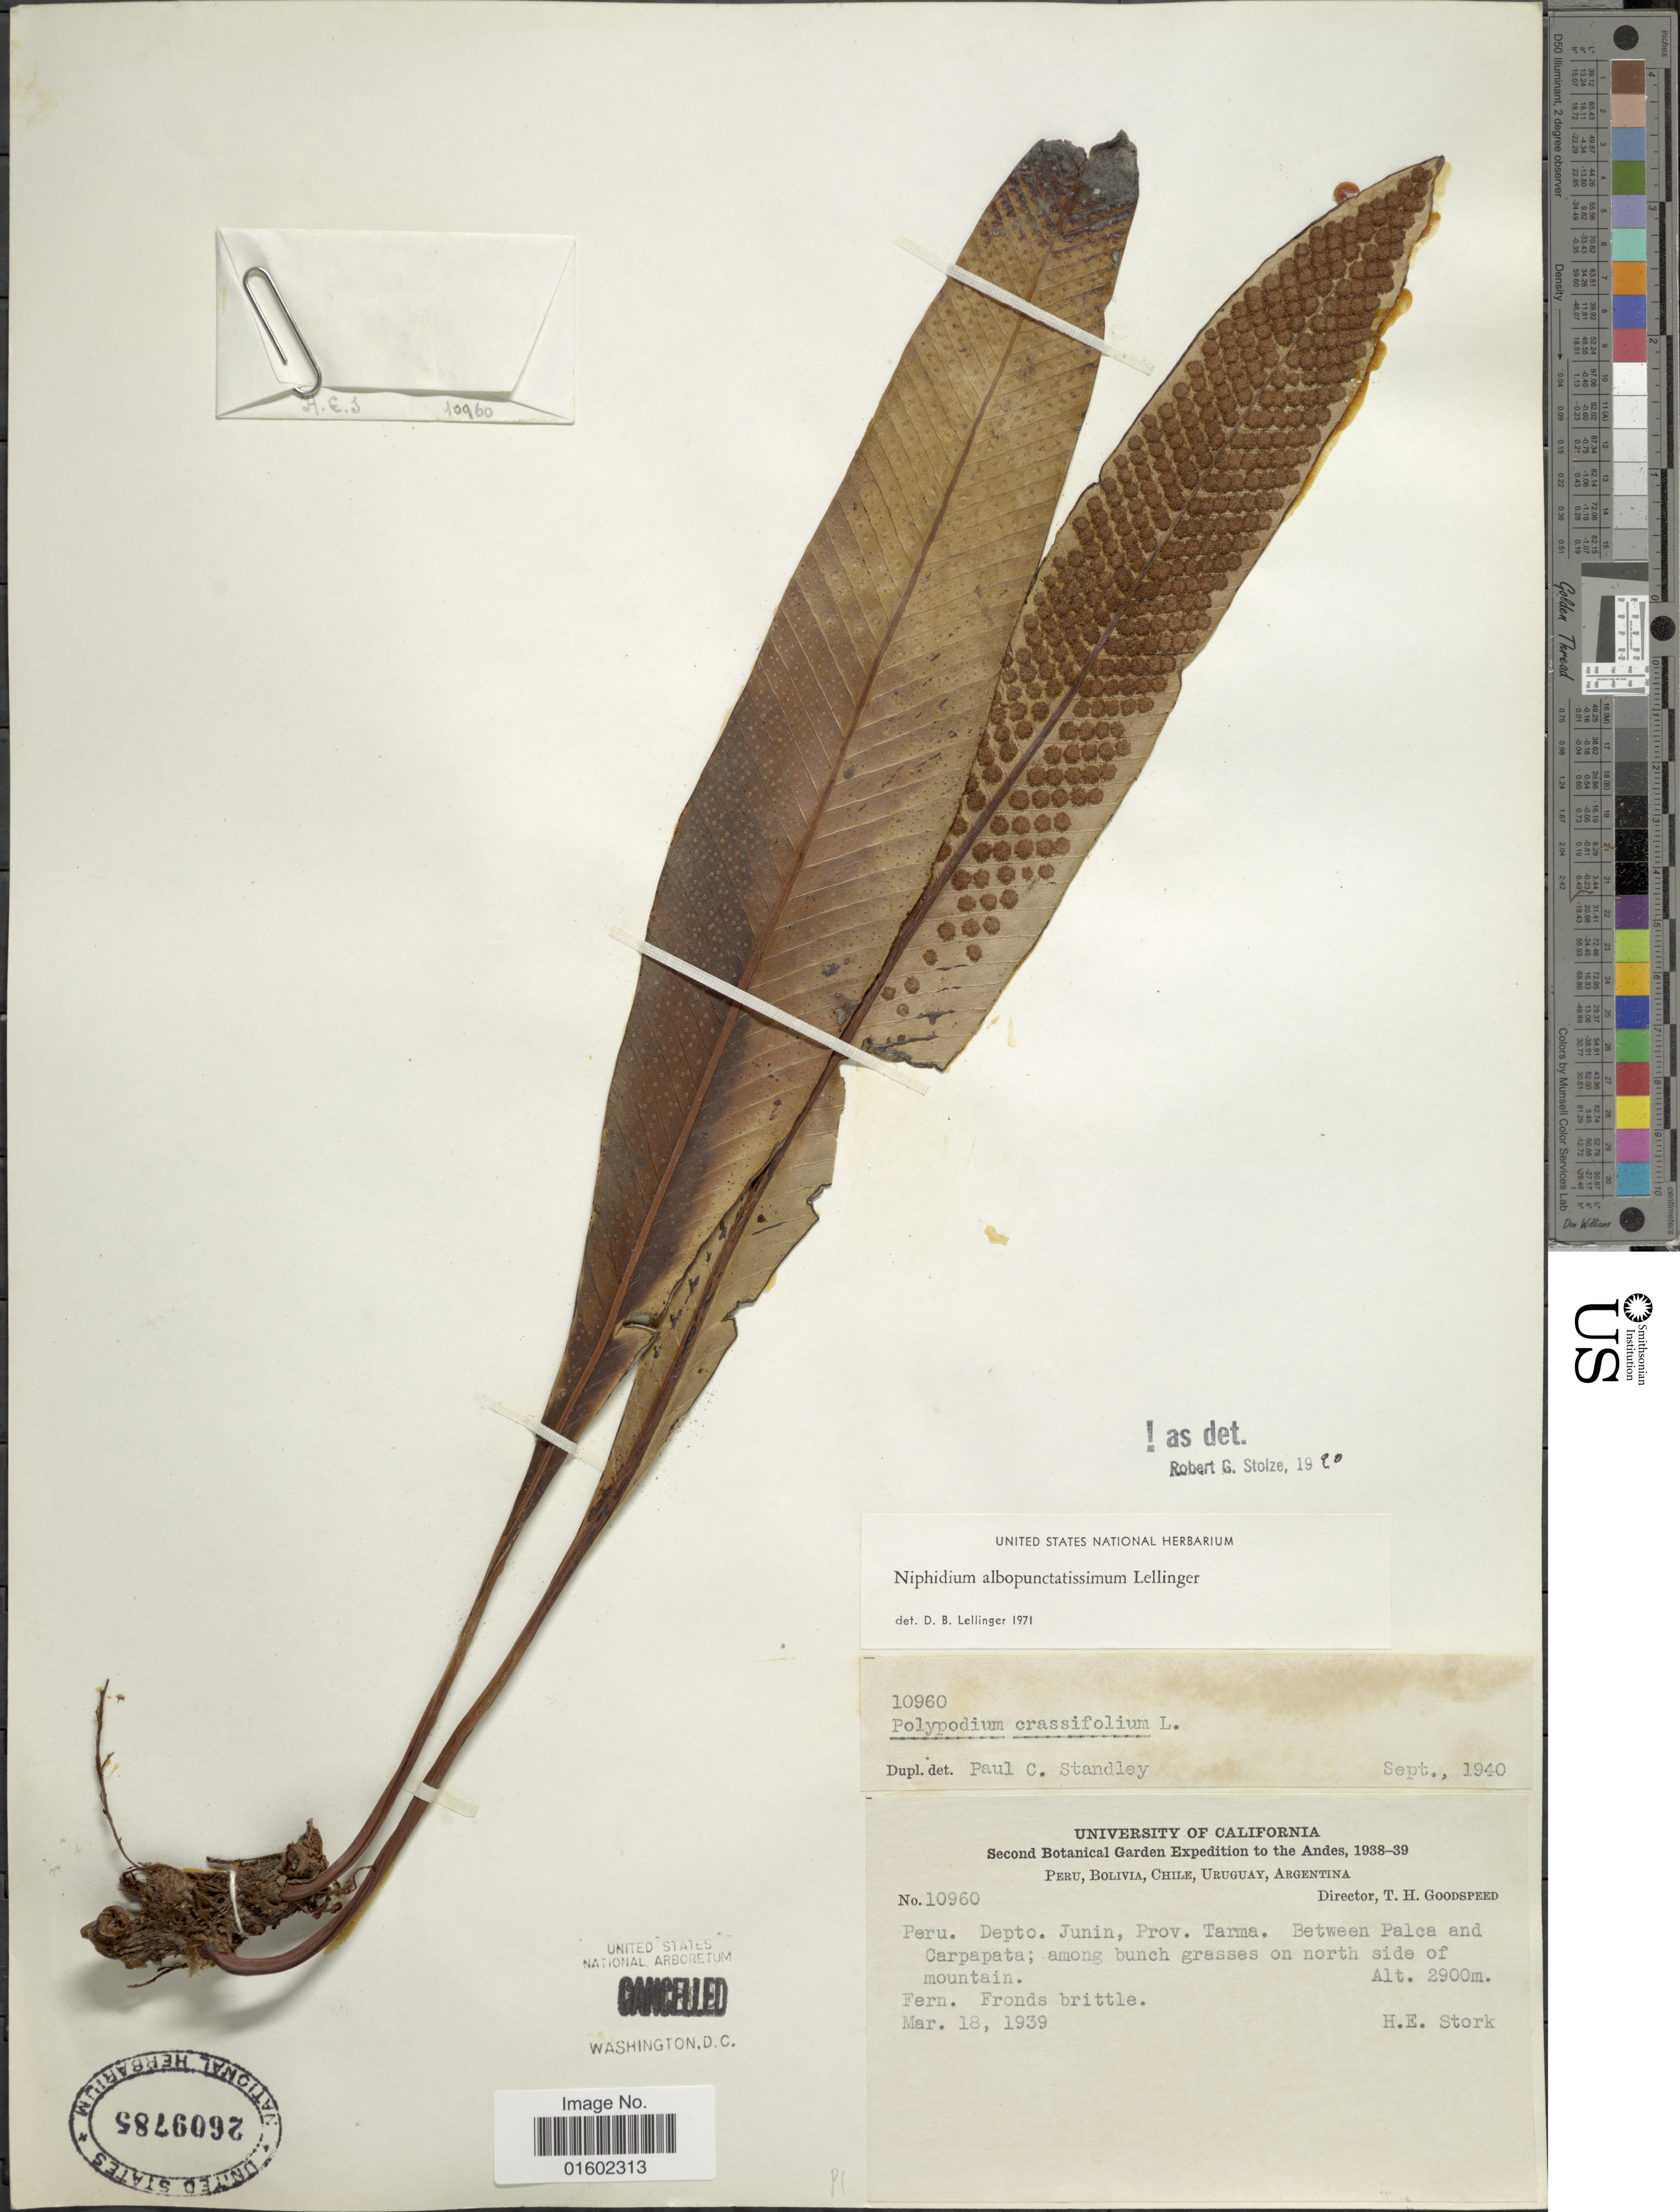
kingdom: Plantae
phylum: Tracheophyta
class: Polypodiopsida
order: Polypodiales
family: Polypodiaceae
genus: Niphidium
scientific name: Niphidium albopunctatissimum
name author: Lellinger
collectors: H. E. Stork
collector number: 10960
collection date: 1939-03-18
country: Peru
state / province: Junín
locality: Prov. Tarma, Between Palca and Capapata; among bunch grasses on north side of mountains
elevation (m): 2900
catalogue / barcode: US 2609785